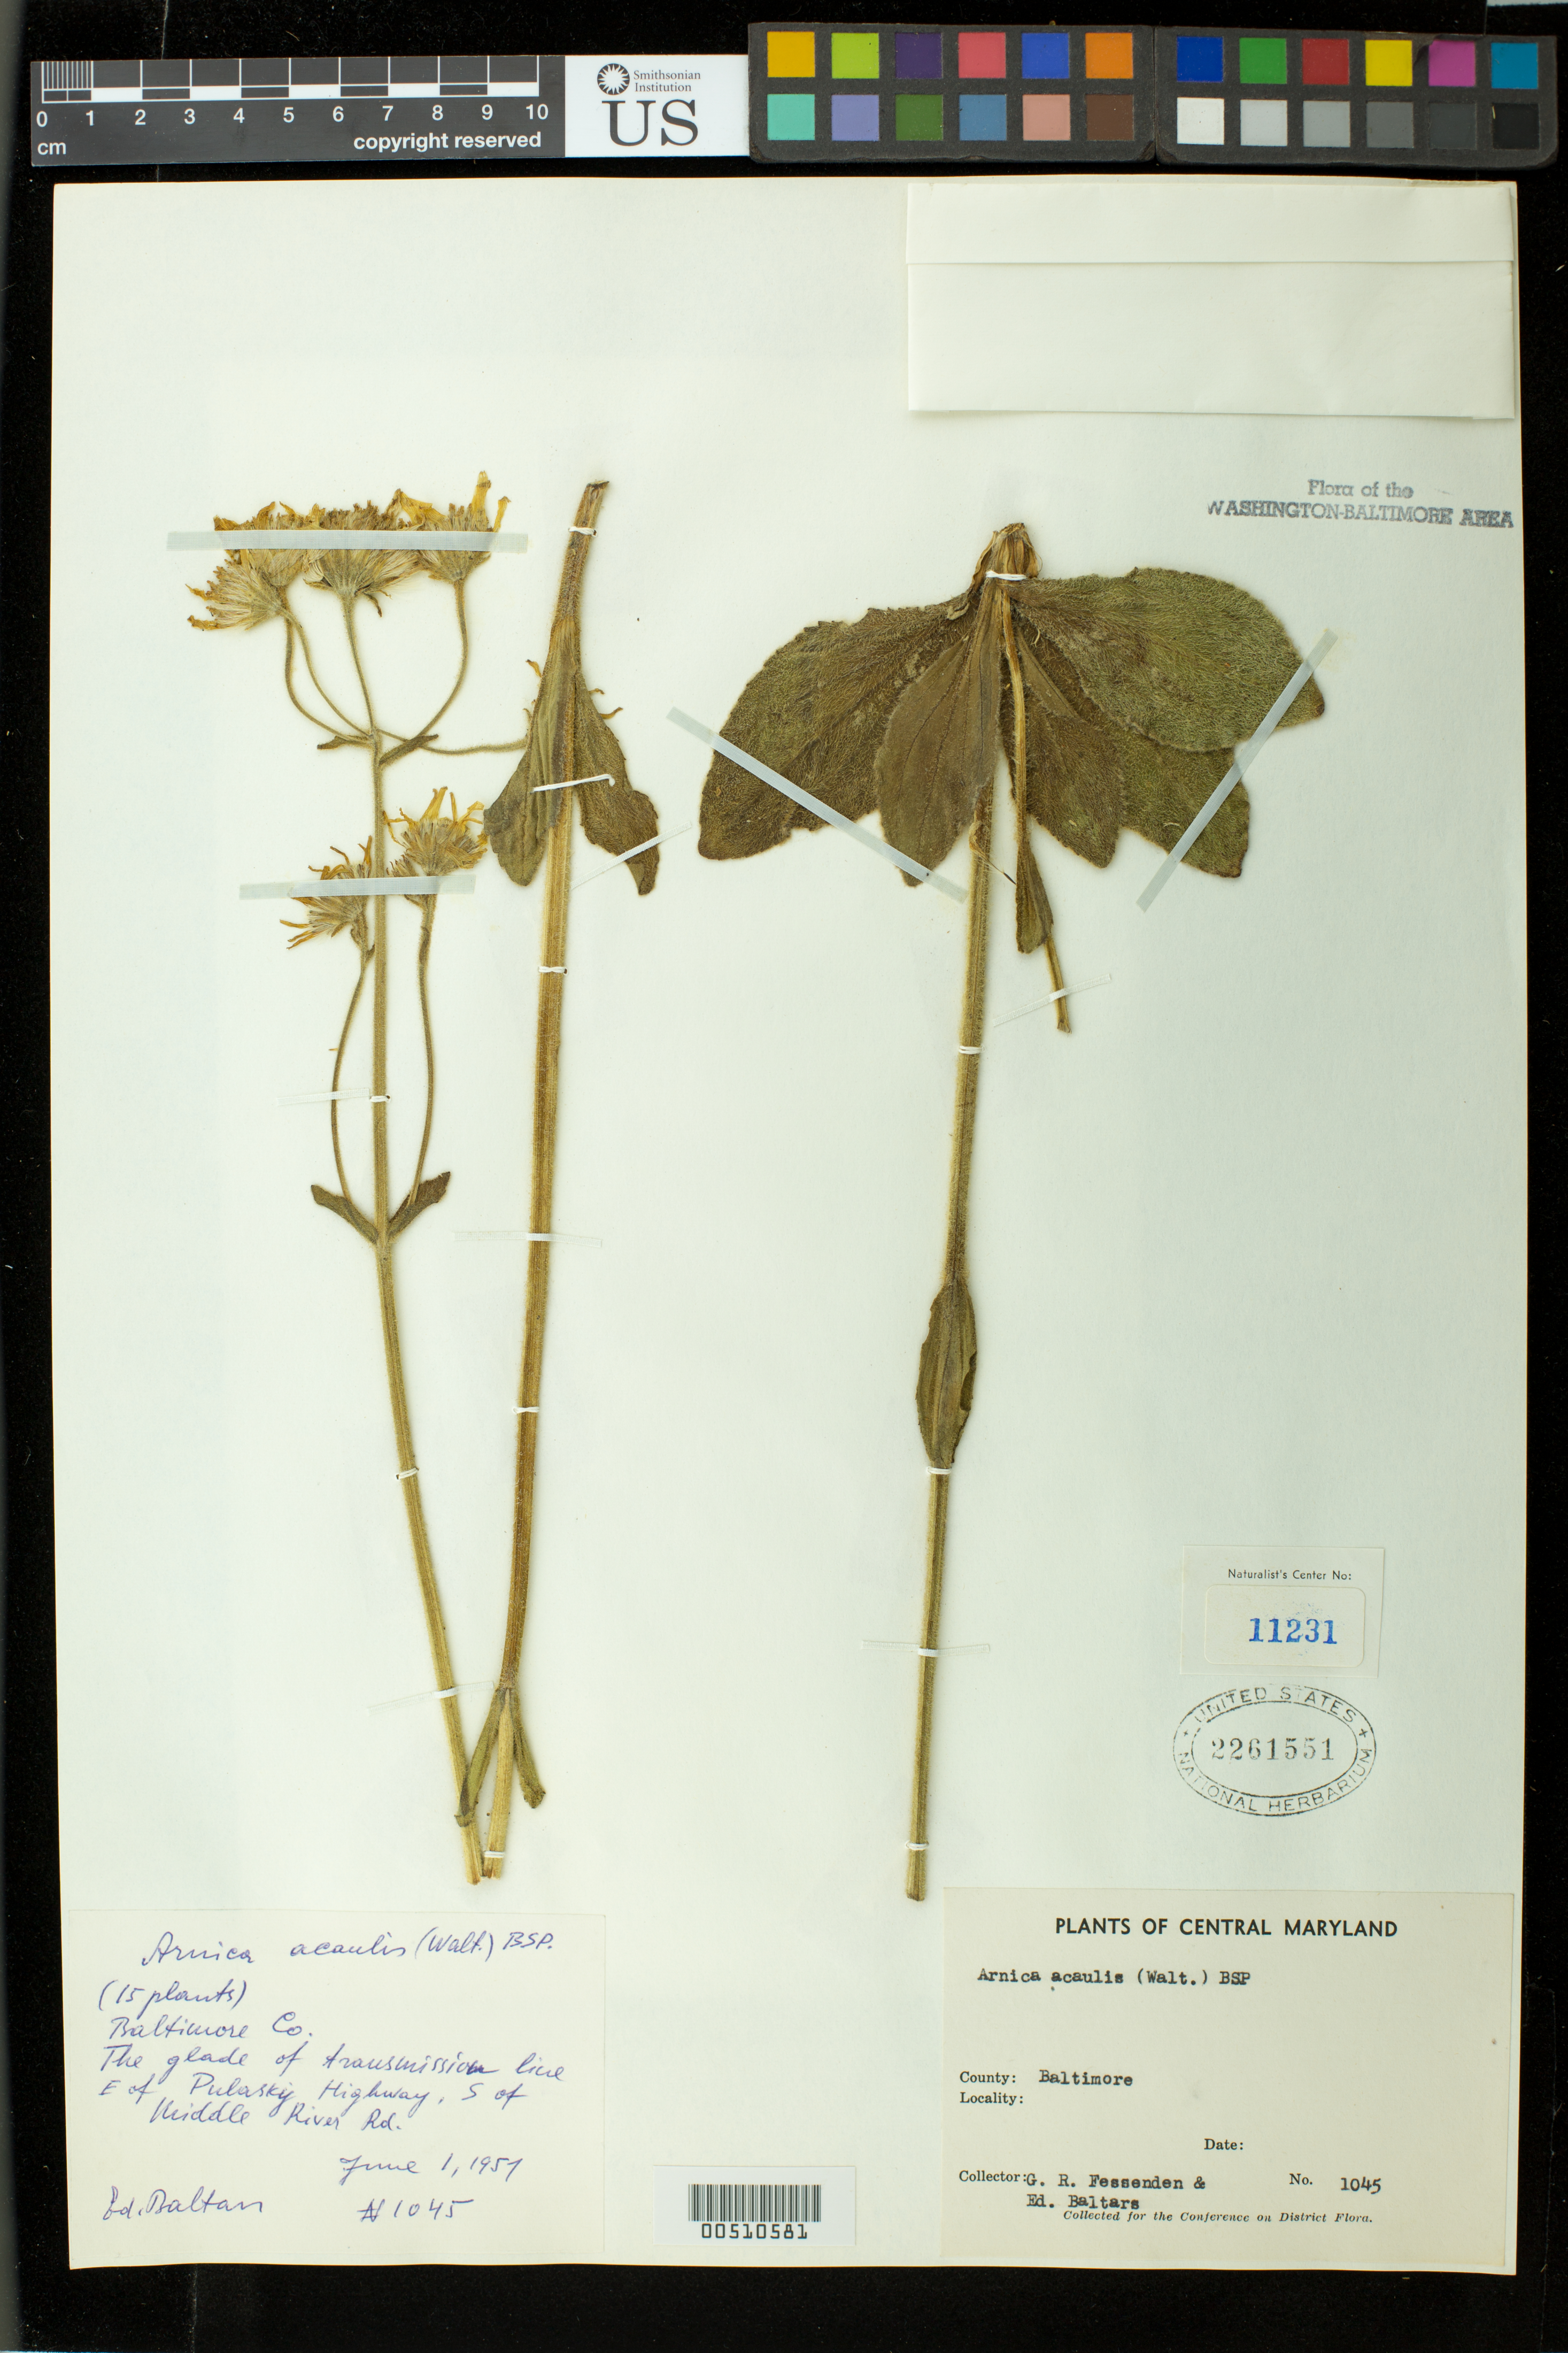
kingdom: Plantae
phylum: Tracheophyta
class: Magnoliopsida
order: Asterales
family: Asteraceae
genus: Arnica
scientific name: Arnica acaulis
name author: (Walter) Britton, Stearns & Poggenb.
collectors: G. Fessenden & E. Baltars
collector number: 1045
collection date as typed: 01 Jun 1957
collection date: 1957-06-01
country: United States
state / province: Maryland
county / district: Baltimore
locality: E of Pulaski Highway, S of Middle River Rd.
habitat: glade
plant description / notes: Specimens returned from Naturalist Center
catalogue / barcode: US 2261551